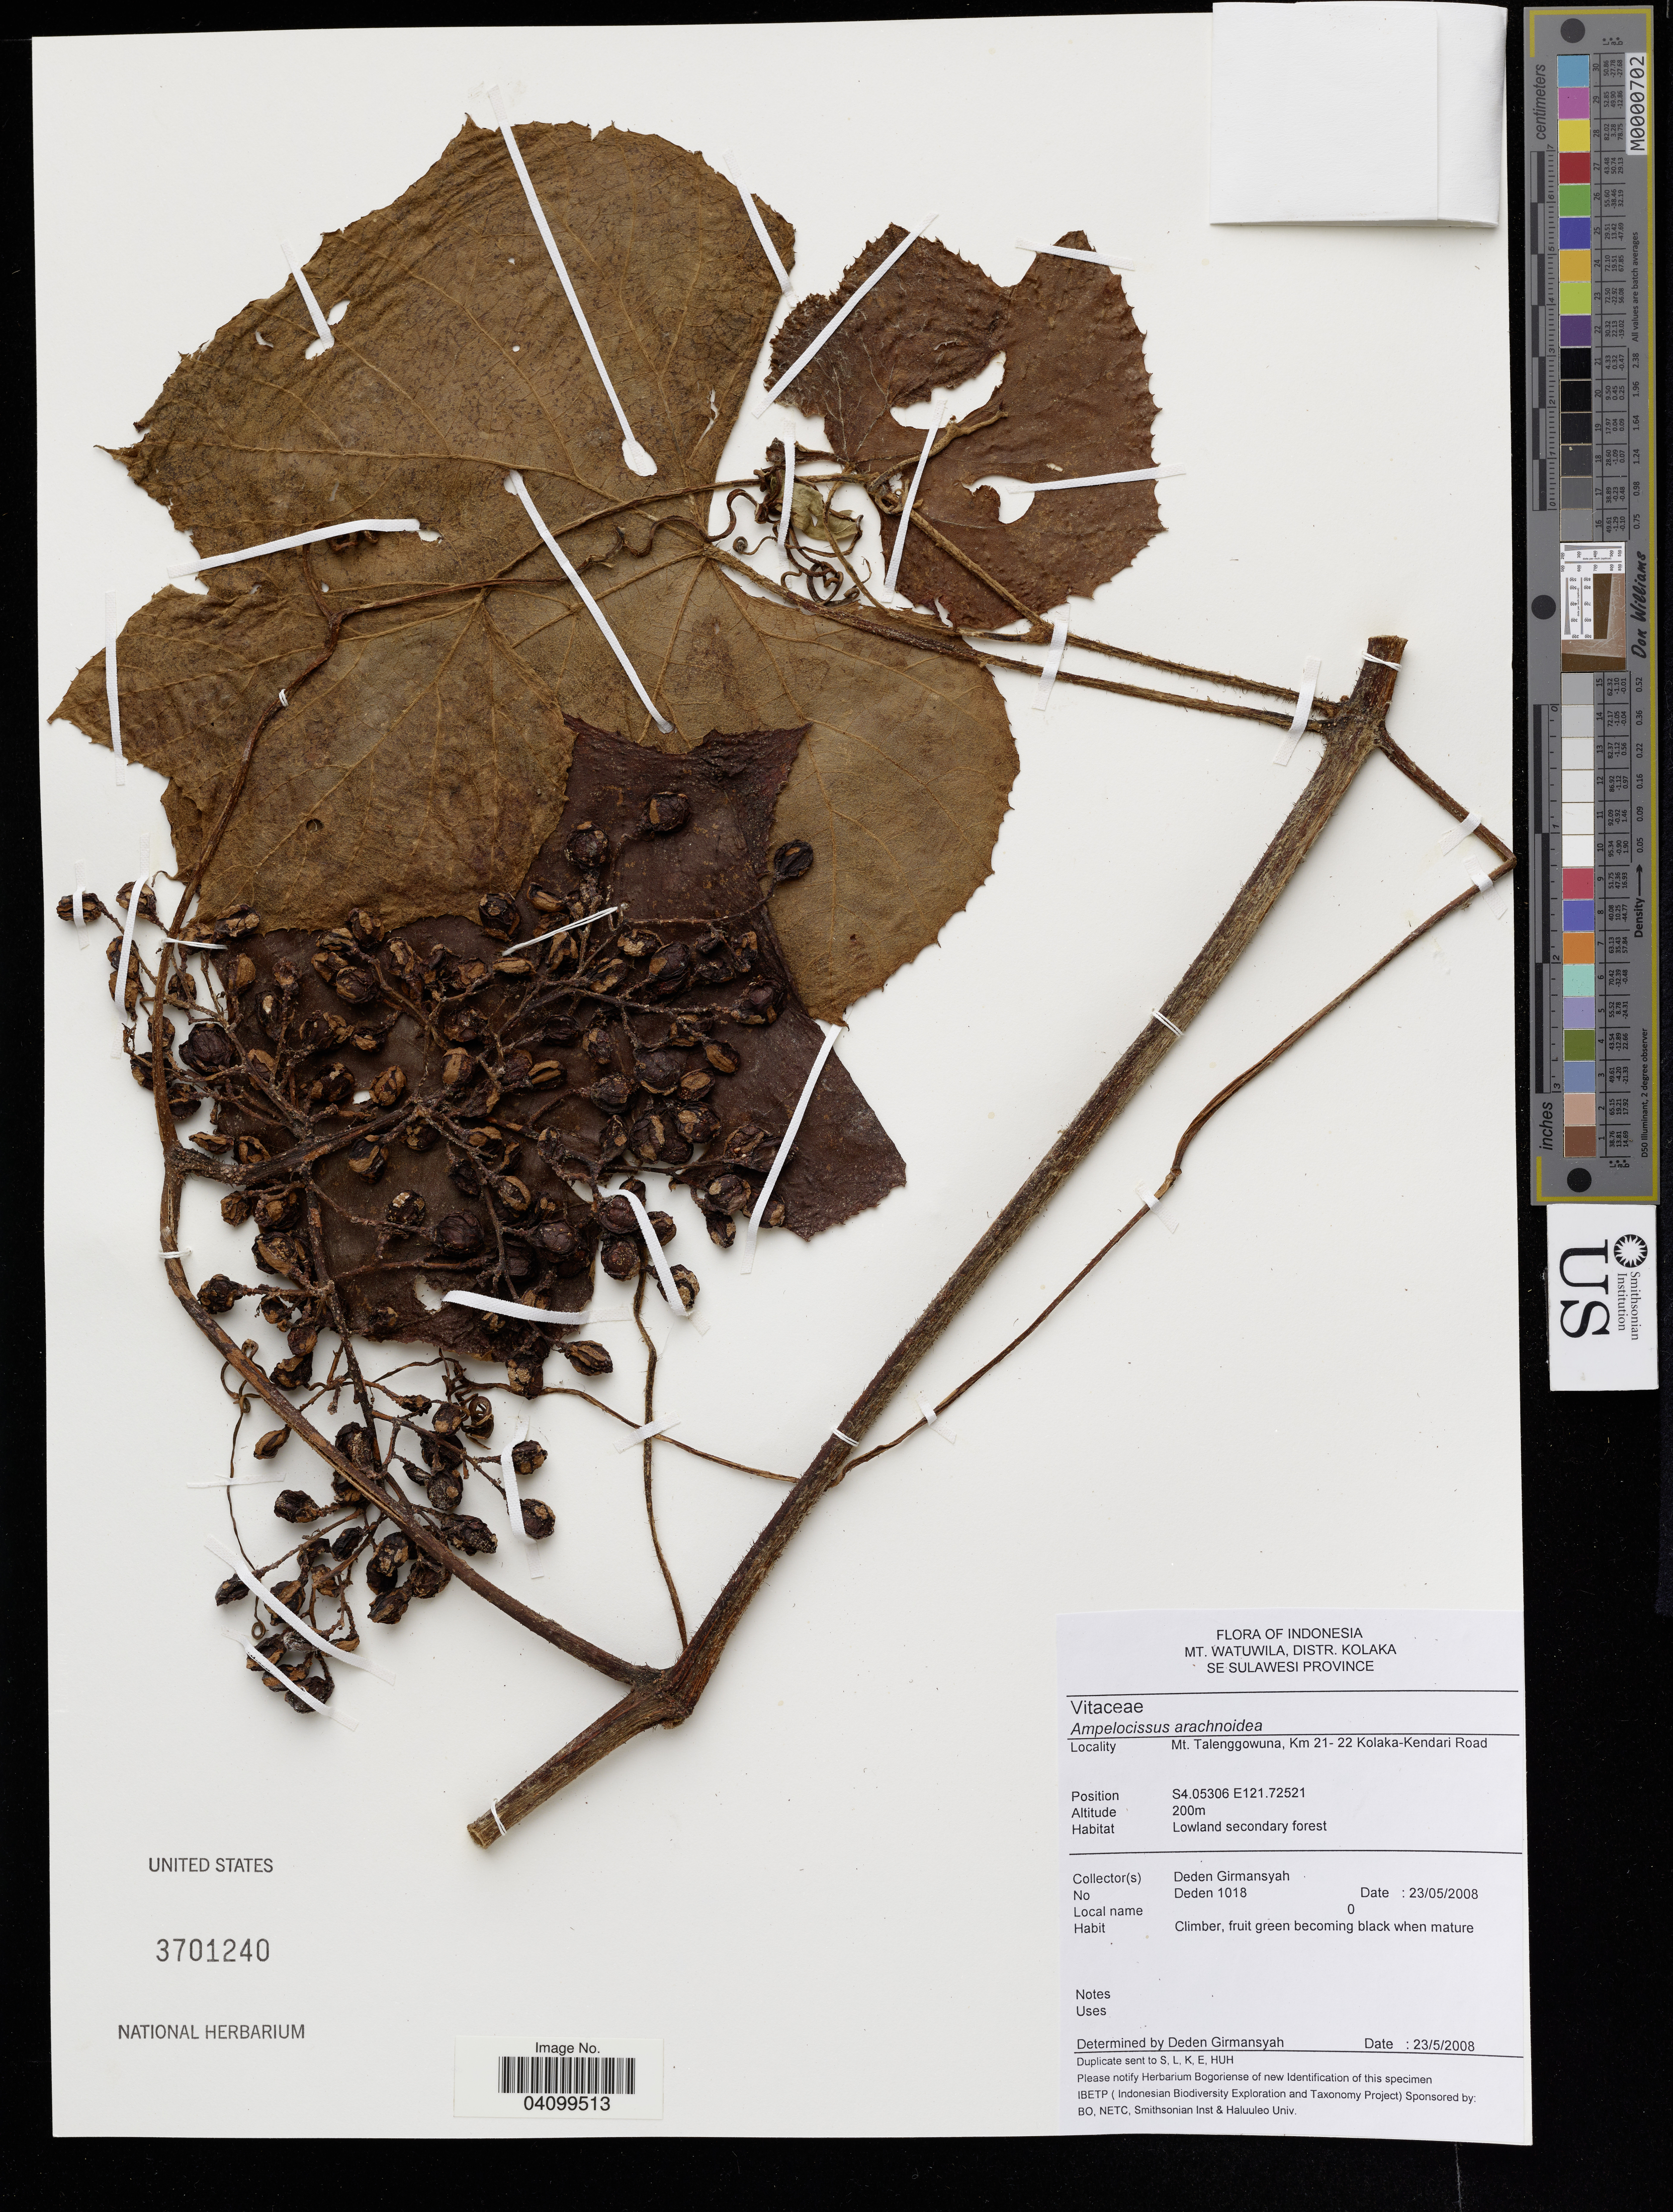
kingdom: Plantae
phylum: Tracheophyta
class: Magnoliopsida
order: Vitales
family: Vitaceae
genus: Ampelocissus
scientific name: Ampelocissus arachnoidea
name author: (Hassk.) Planch.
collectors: G. Deden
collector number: Deden 1018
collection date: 2008-05-23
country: Indonesia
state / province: Sulawesi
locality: Mt. Watuwila, Distr. Kolaka, SE Sulawesi Province. Mt. Talenggowuna, Km 21 - 22 Kolaka-Kendari Road.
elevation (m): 200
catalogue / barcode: US 3701240